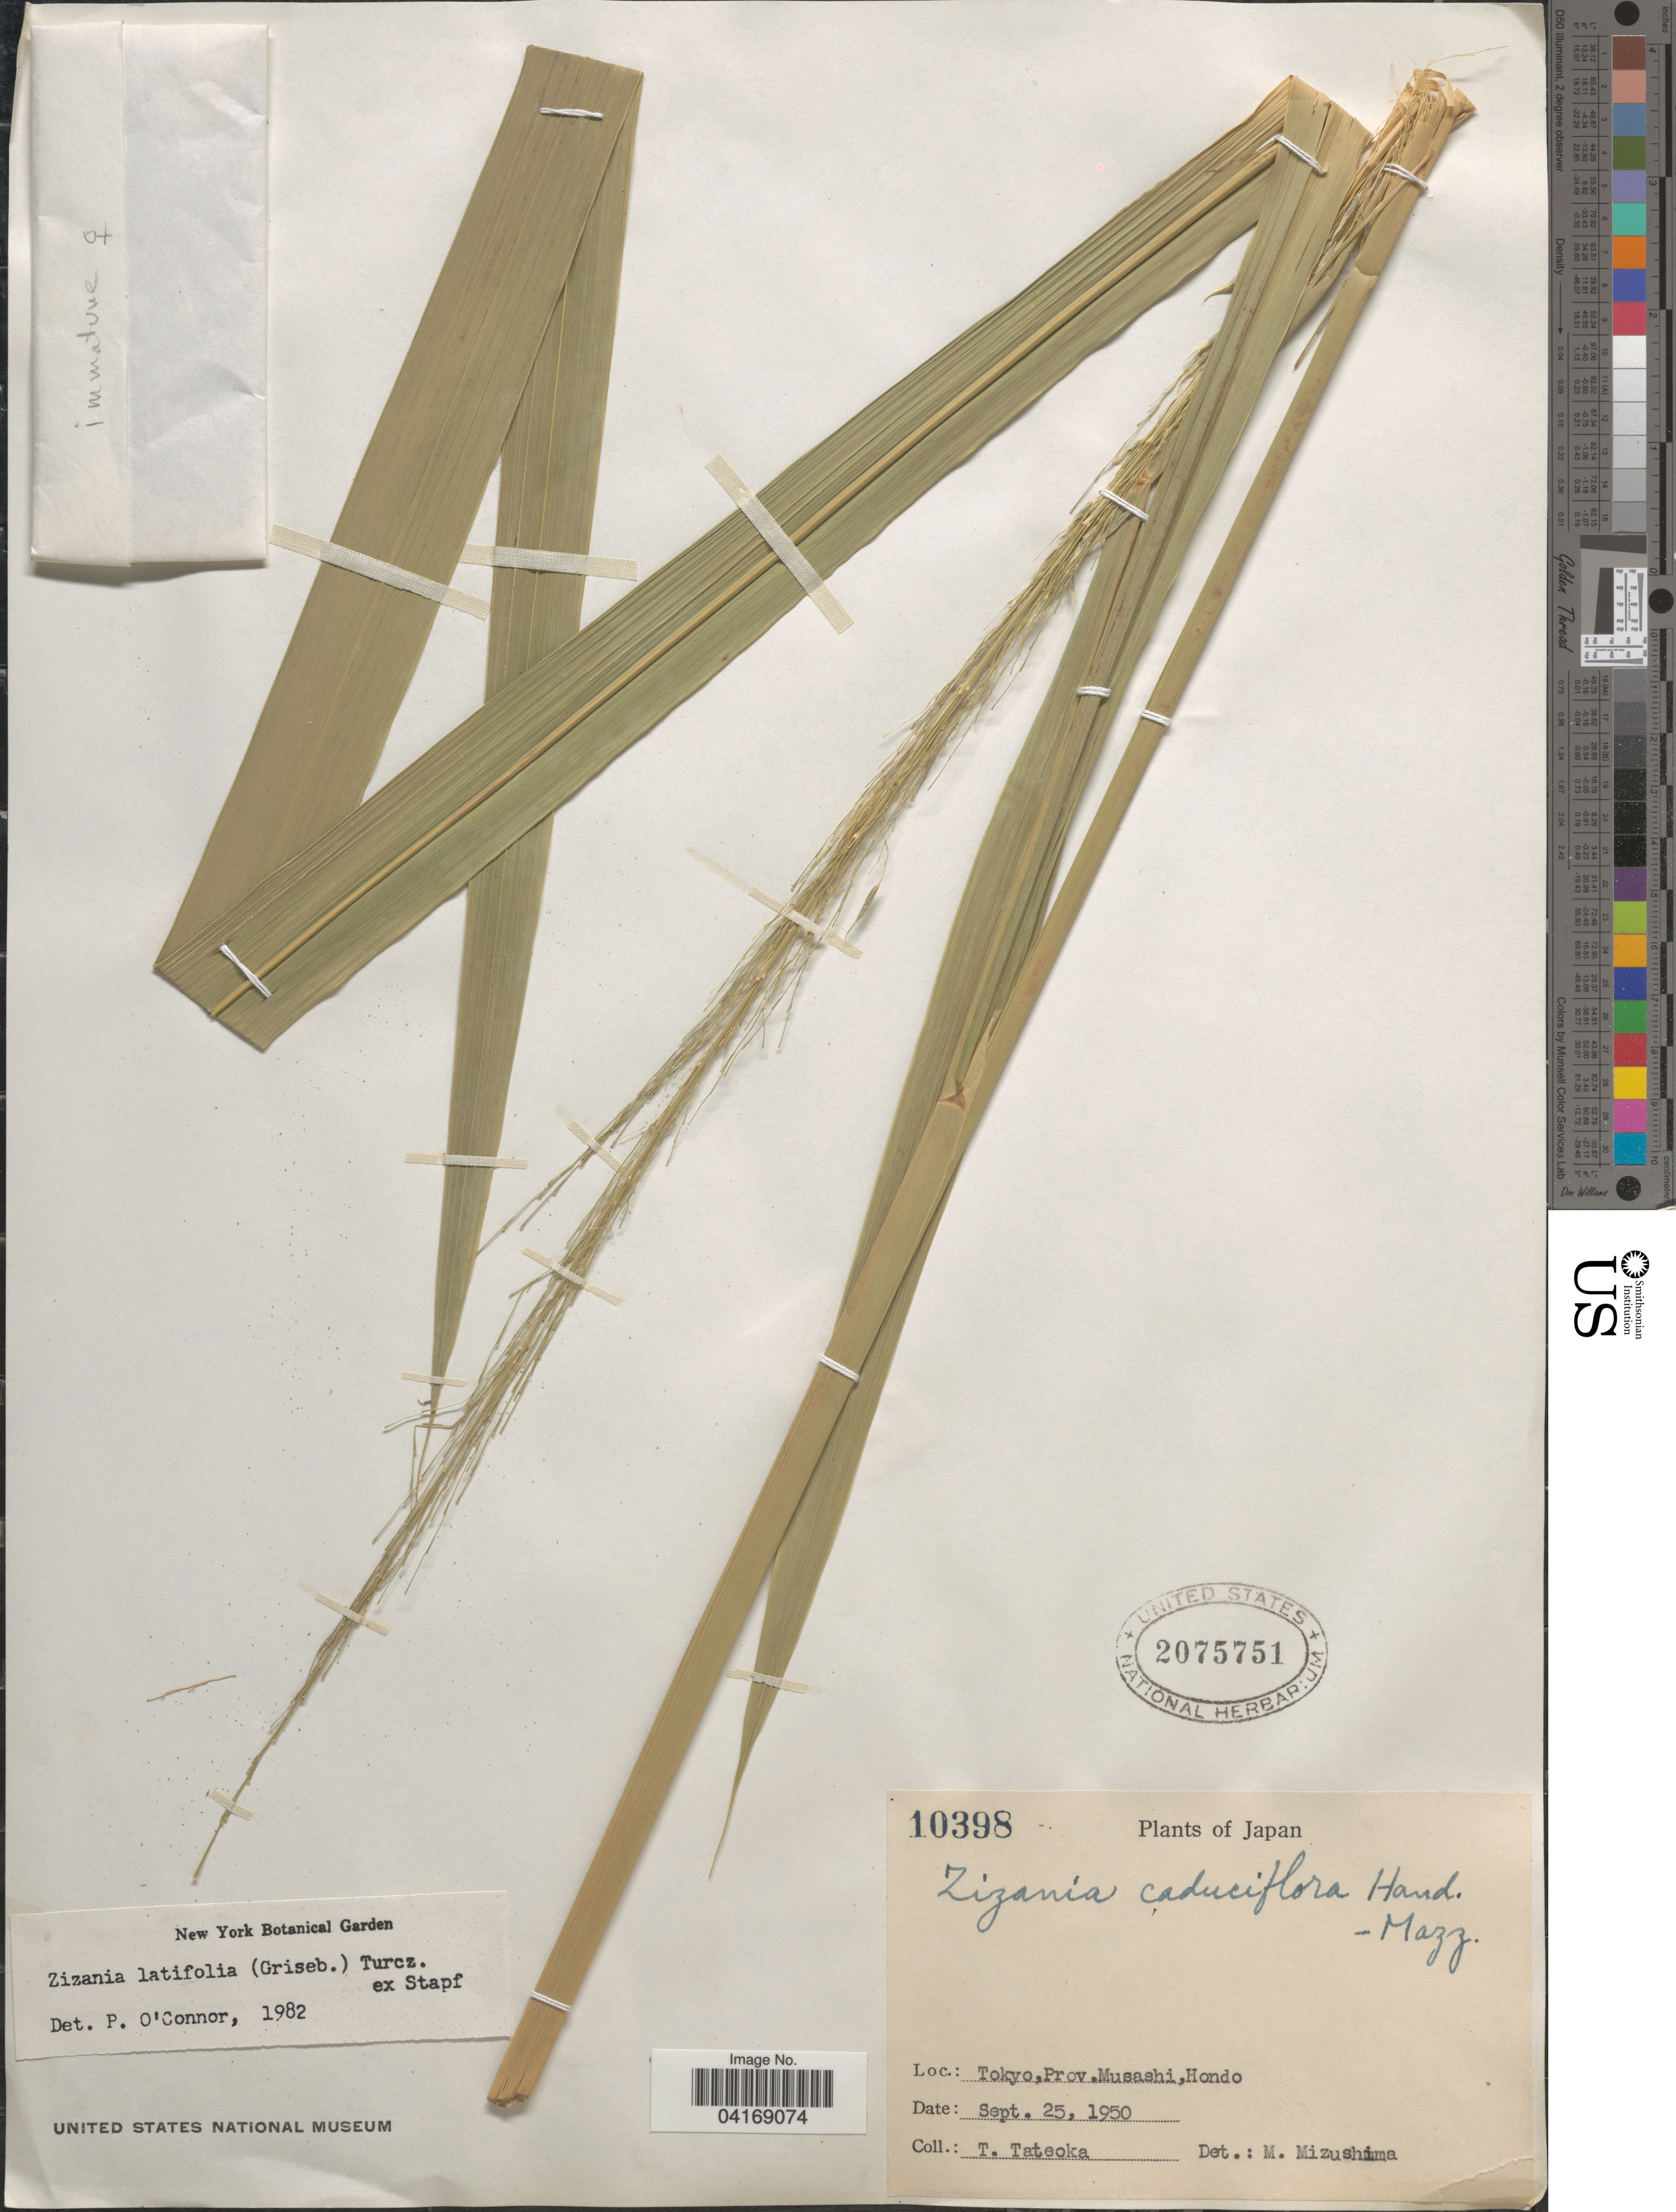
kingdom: Plantae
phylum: Tracheophyta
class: Liliopsida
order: Poales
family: Poaceae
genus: Zizania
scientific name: Zizania latifolia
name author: (Griseb.) Stapf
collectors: T. Tateoka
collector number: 10398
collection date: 1950-09-25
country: Japan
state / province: Tokyo, Federal City of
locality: Prov. Musashi, Hondo.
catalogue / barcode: US 2075751